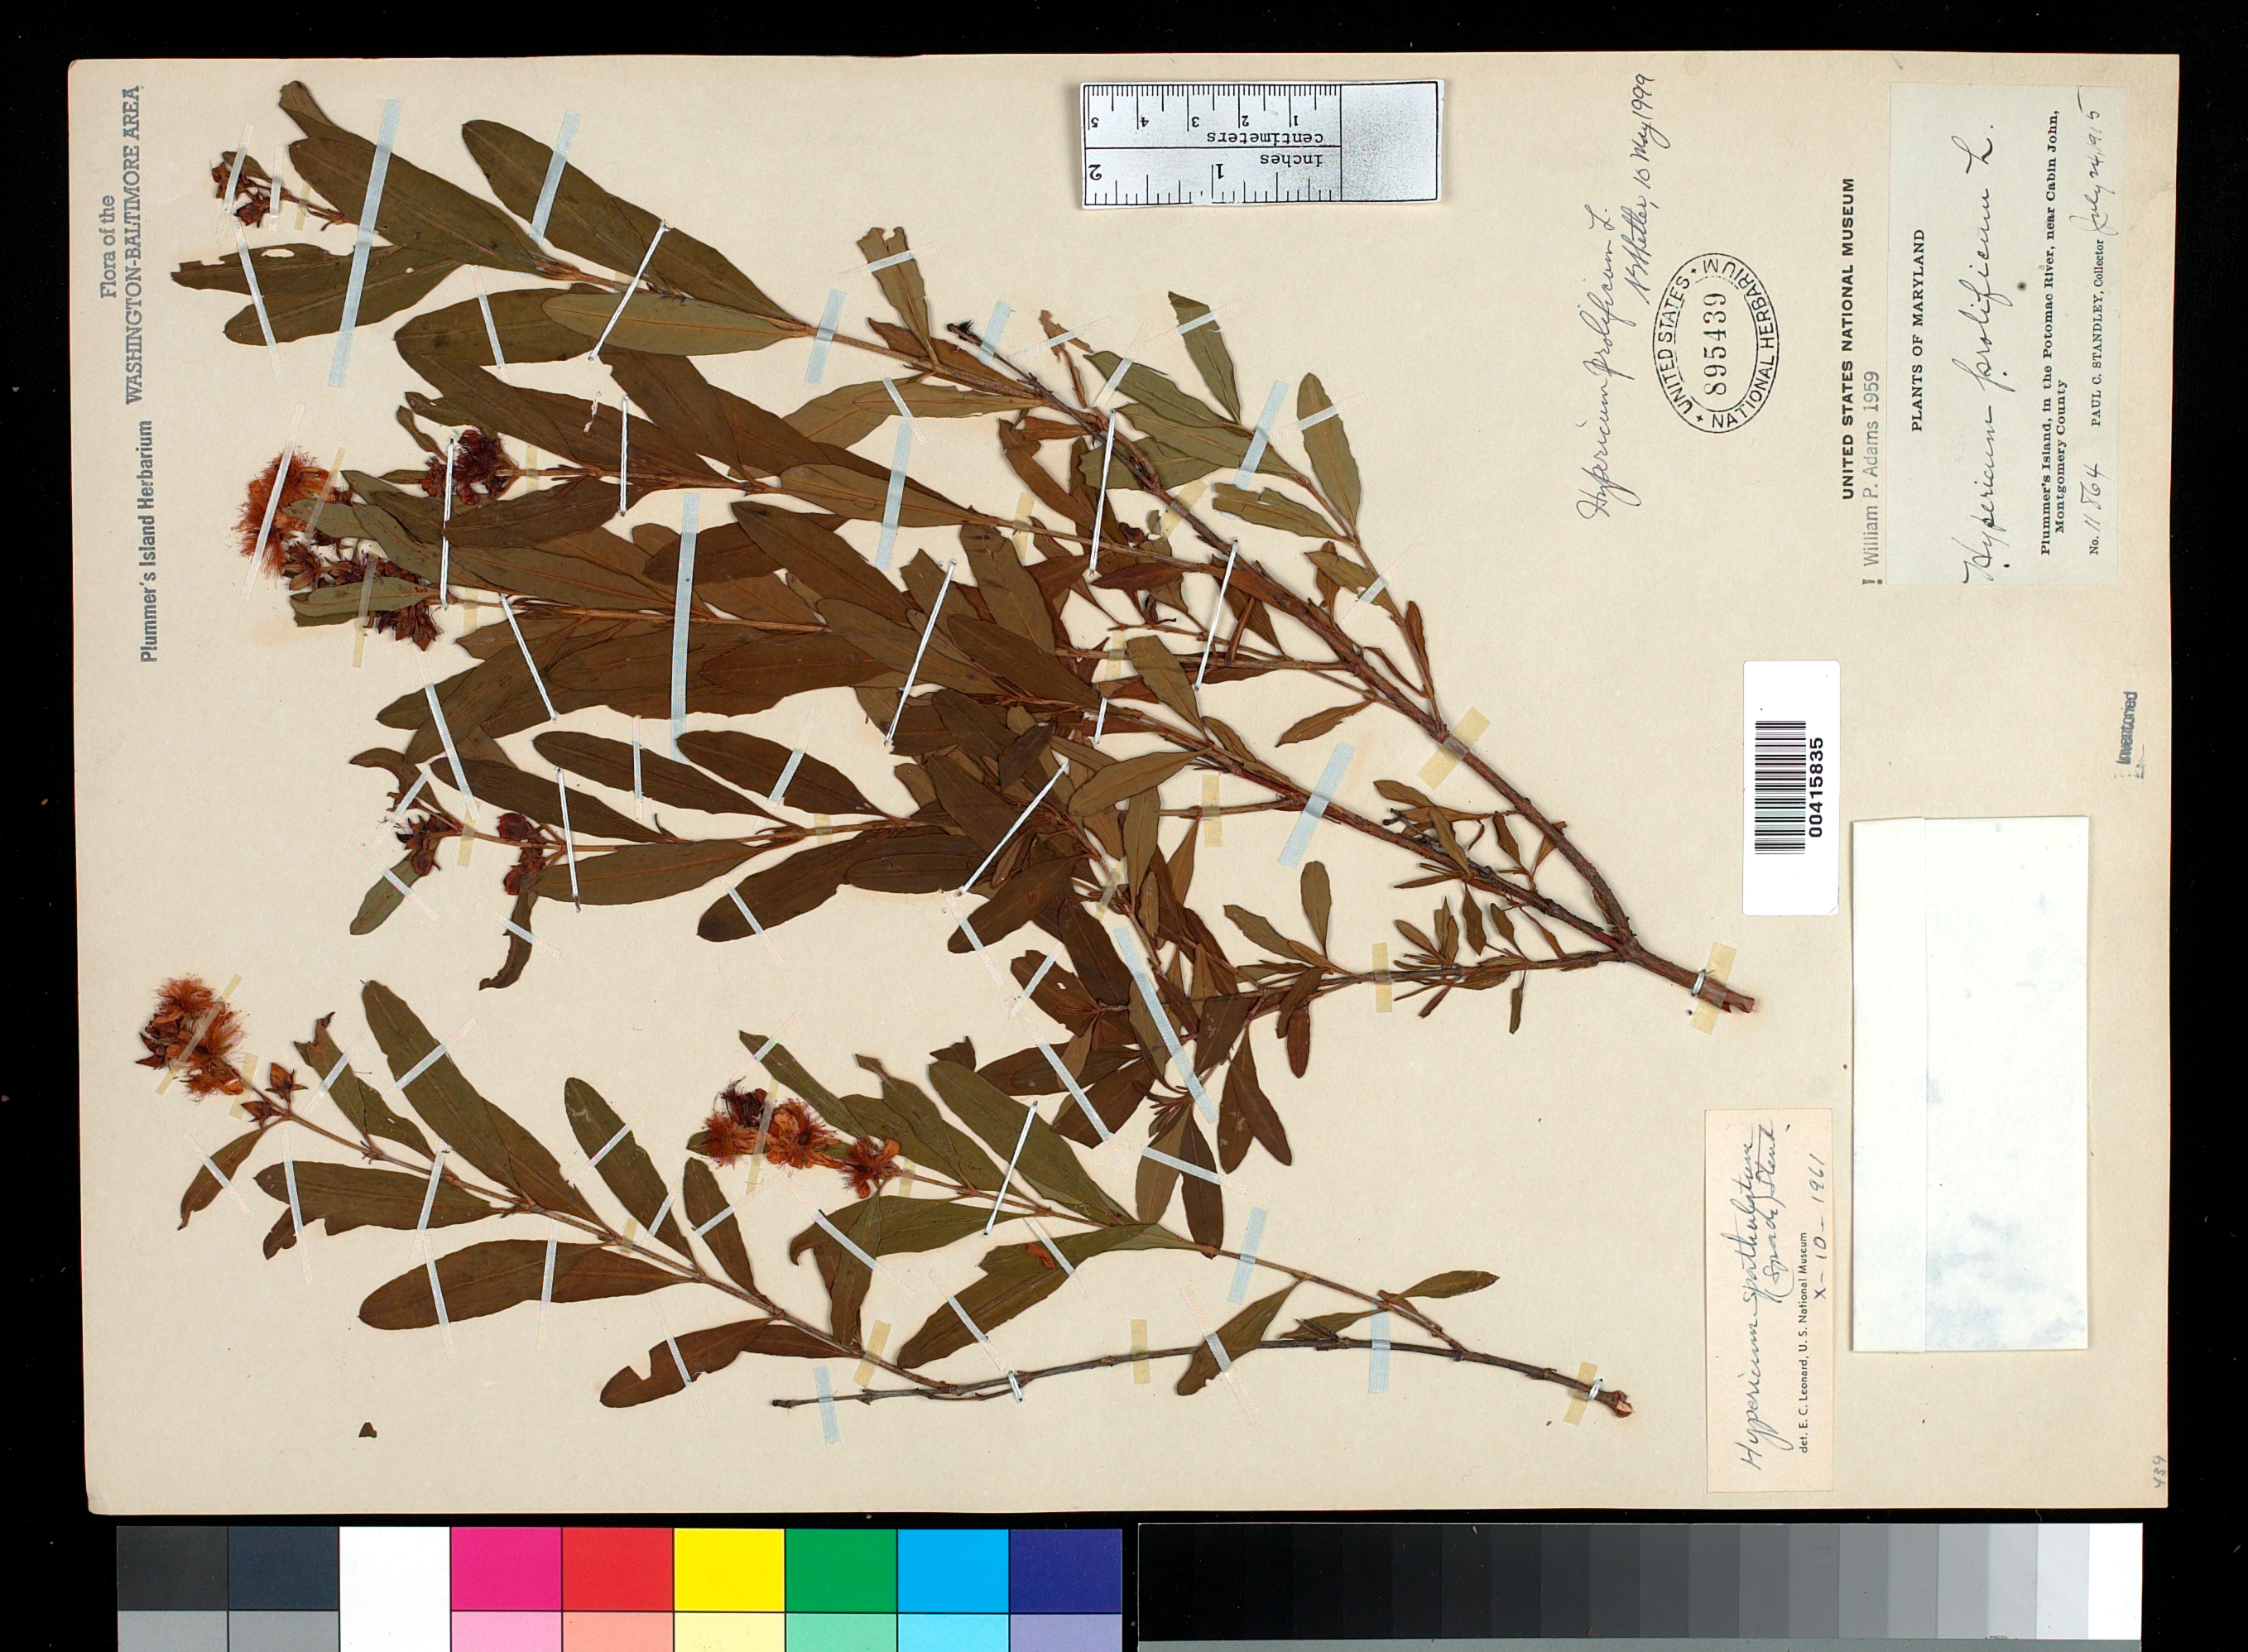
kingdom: Plantae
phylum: Tracheophyta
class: Magnoliopsida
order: Malpighiales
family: Hypericaceae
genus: Hypericum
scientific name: Hypericum prolificum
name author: L.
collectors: P. C. Standley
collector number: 11864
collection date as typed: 24 Jul 1915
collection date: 1915-07-24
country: United States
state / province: Maryland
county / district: Montgomery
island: Plummers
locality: Plummer's Island C. & O. Canal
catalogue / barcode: US 895439